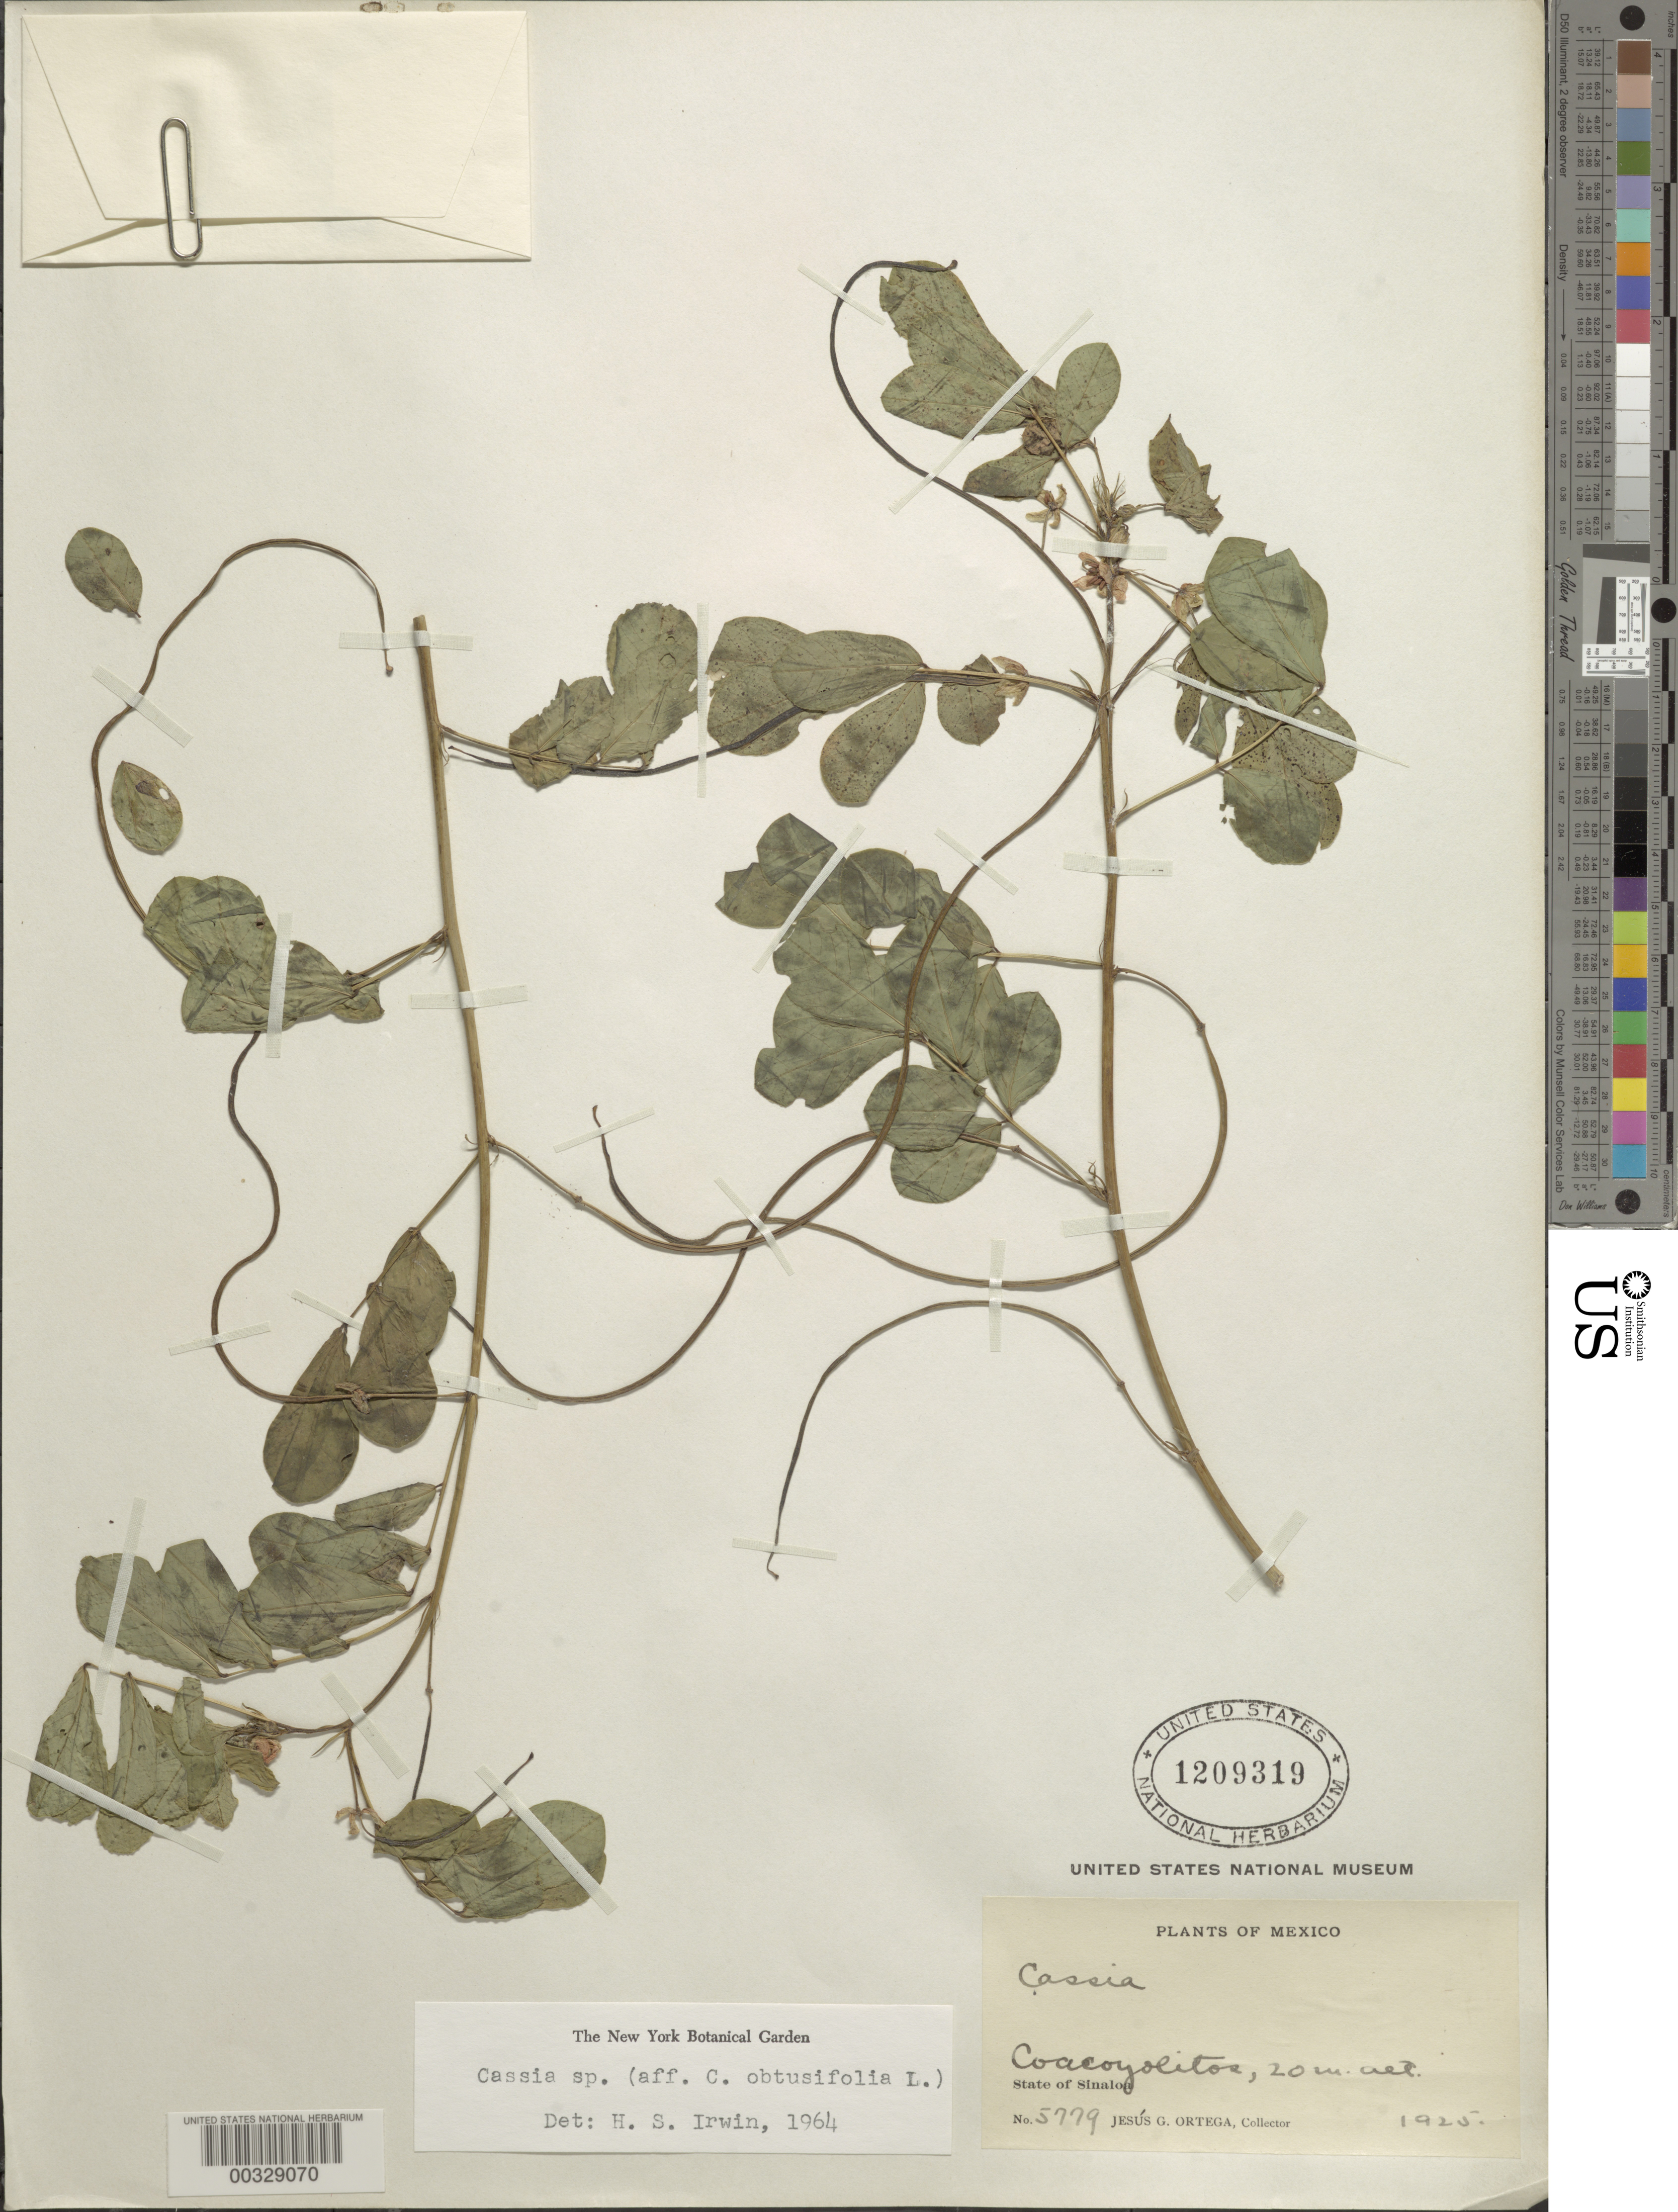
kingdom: Plantae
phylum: Tracheophyta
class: Magnoliopsida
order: Fabales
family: Fabaceae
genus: Senna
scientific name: Senna obtusifolia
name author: (L.) H.S. Irwin & Barneby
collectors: J. Ortega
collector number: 5779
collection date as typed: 1925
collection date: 1925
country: Mexico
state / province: Sinaloa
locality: Coacoyolitos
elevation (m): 20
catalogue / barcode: US 1209319